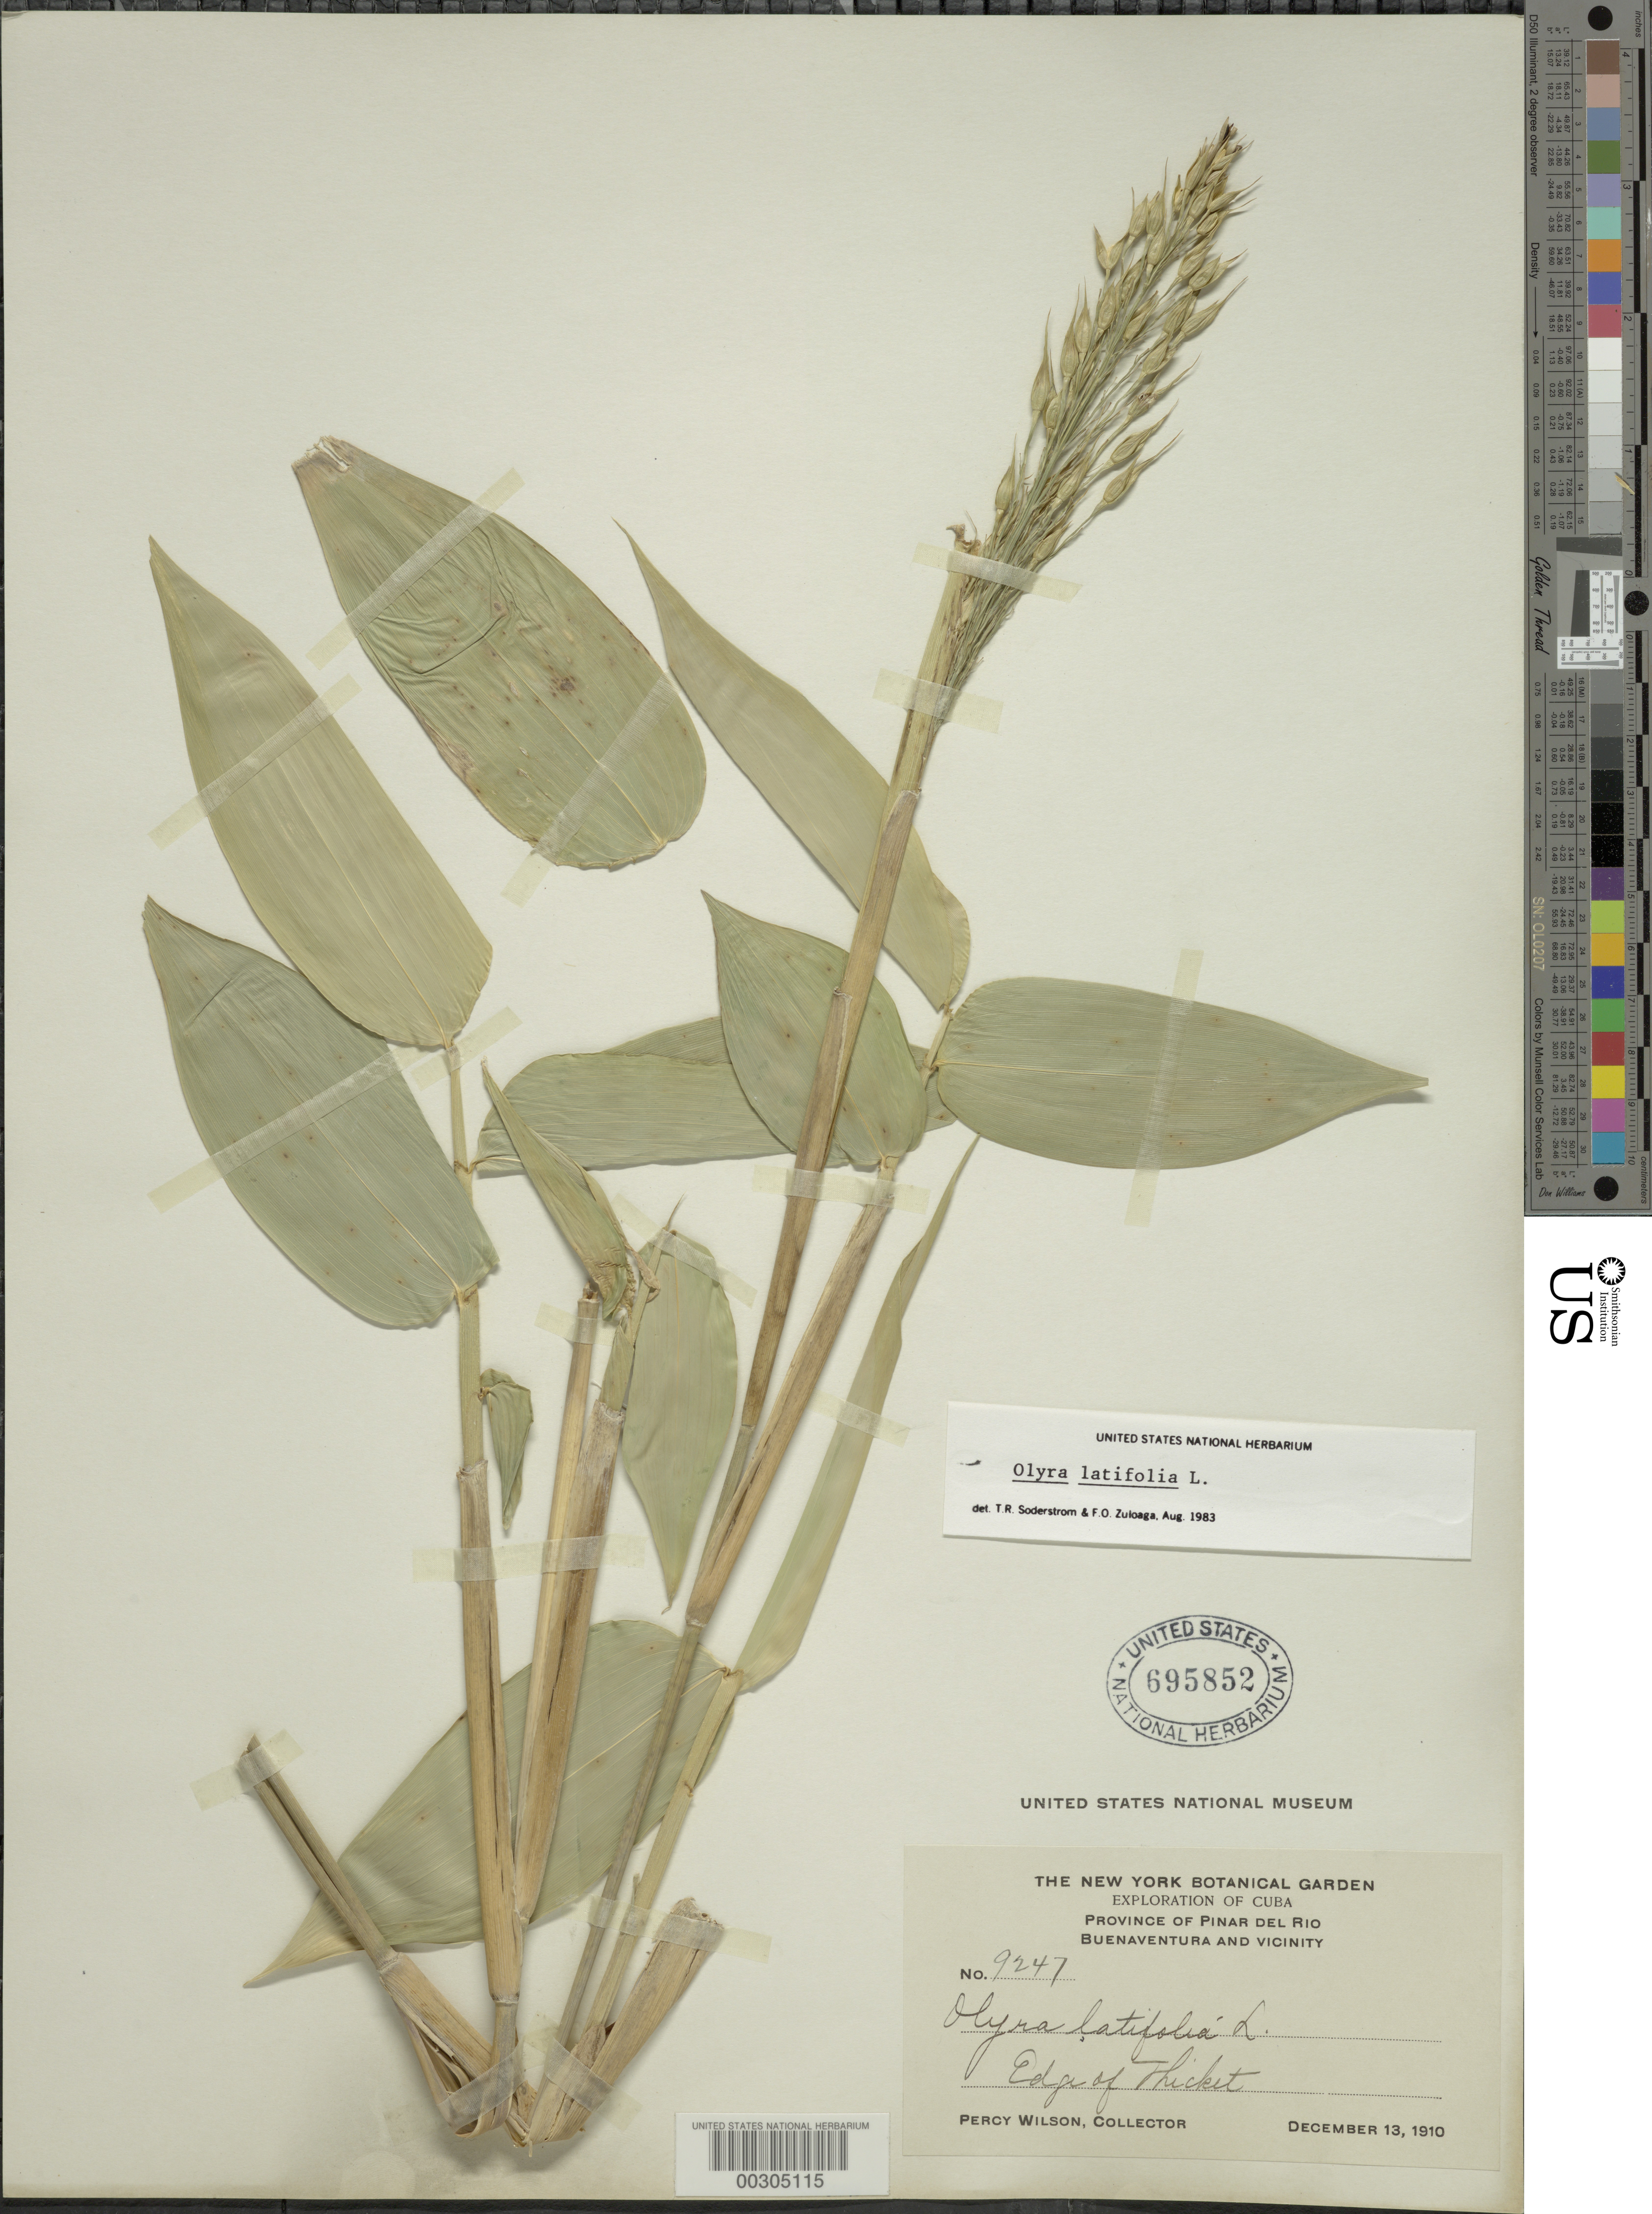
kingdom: Plantae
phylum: Tracheophyta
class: Liliopsida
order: Poales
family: Poaceae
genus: Olyra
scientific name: Olyra latifolia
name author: L.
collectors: P. Wilson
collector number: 9247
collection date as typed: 13 Dec 1910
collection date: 1910-12-13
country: Cuba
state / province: Pinar del Río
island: Greater Antilles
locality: Buenaventura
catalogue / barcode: US 695852